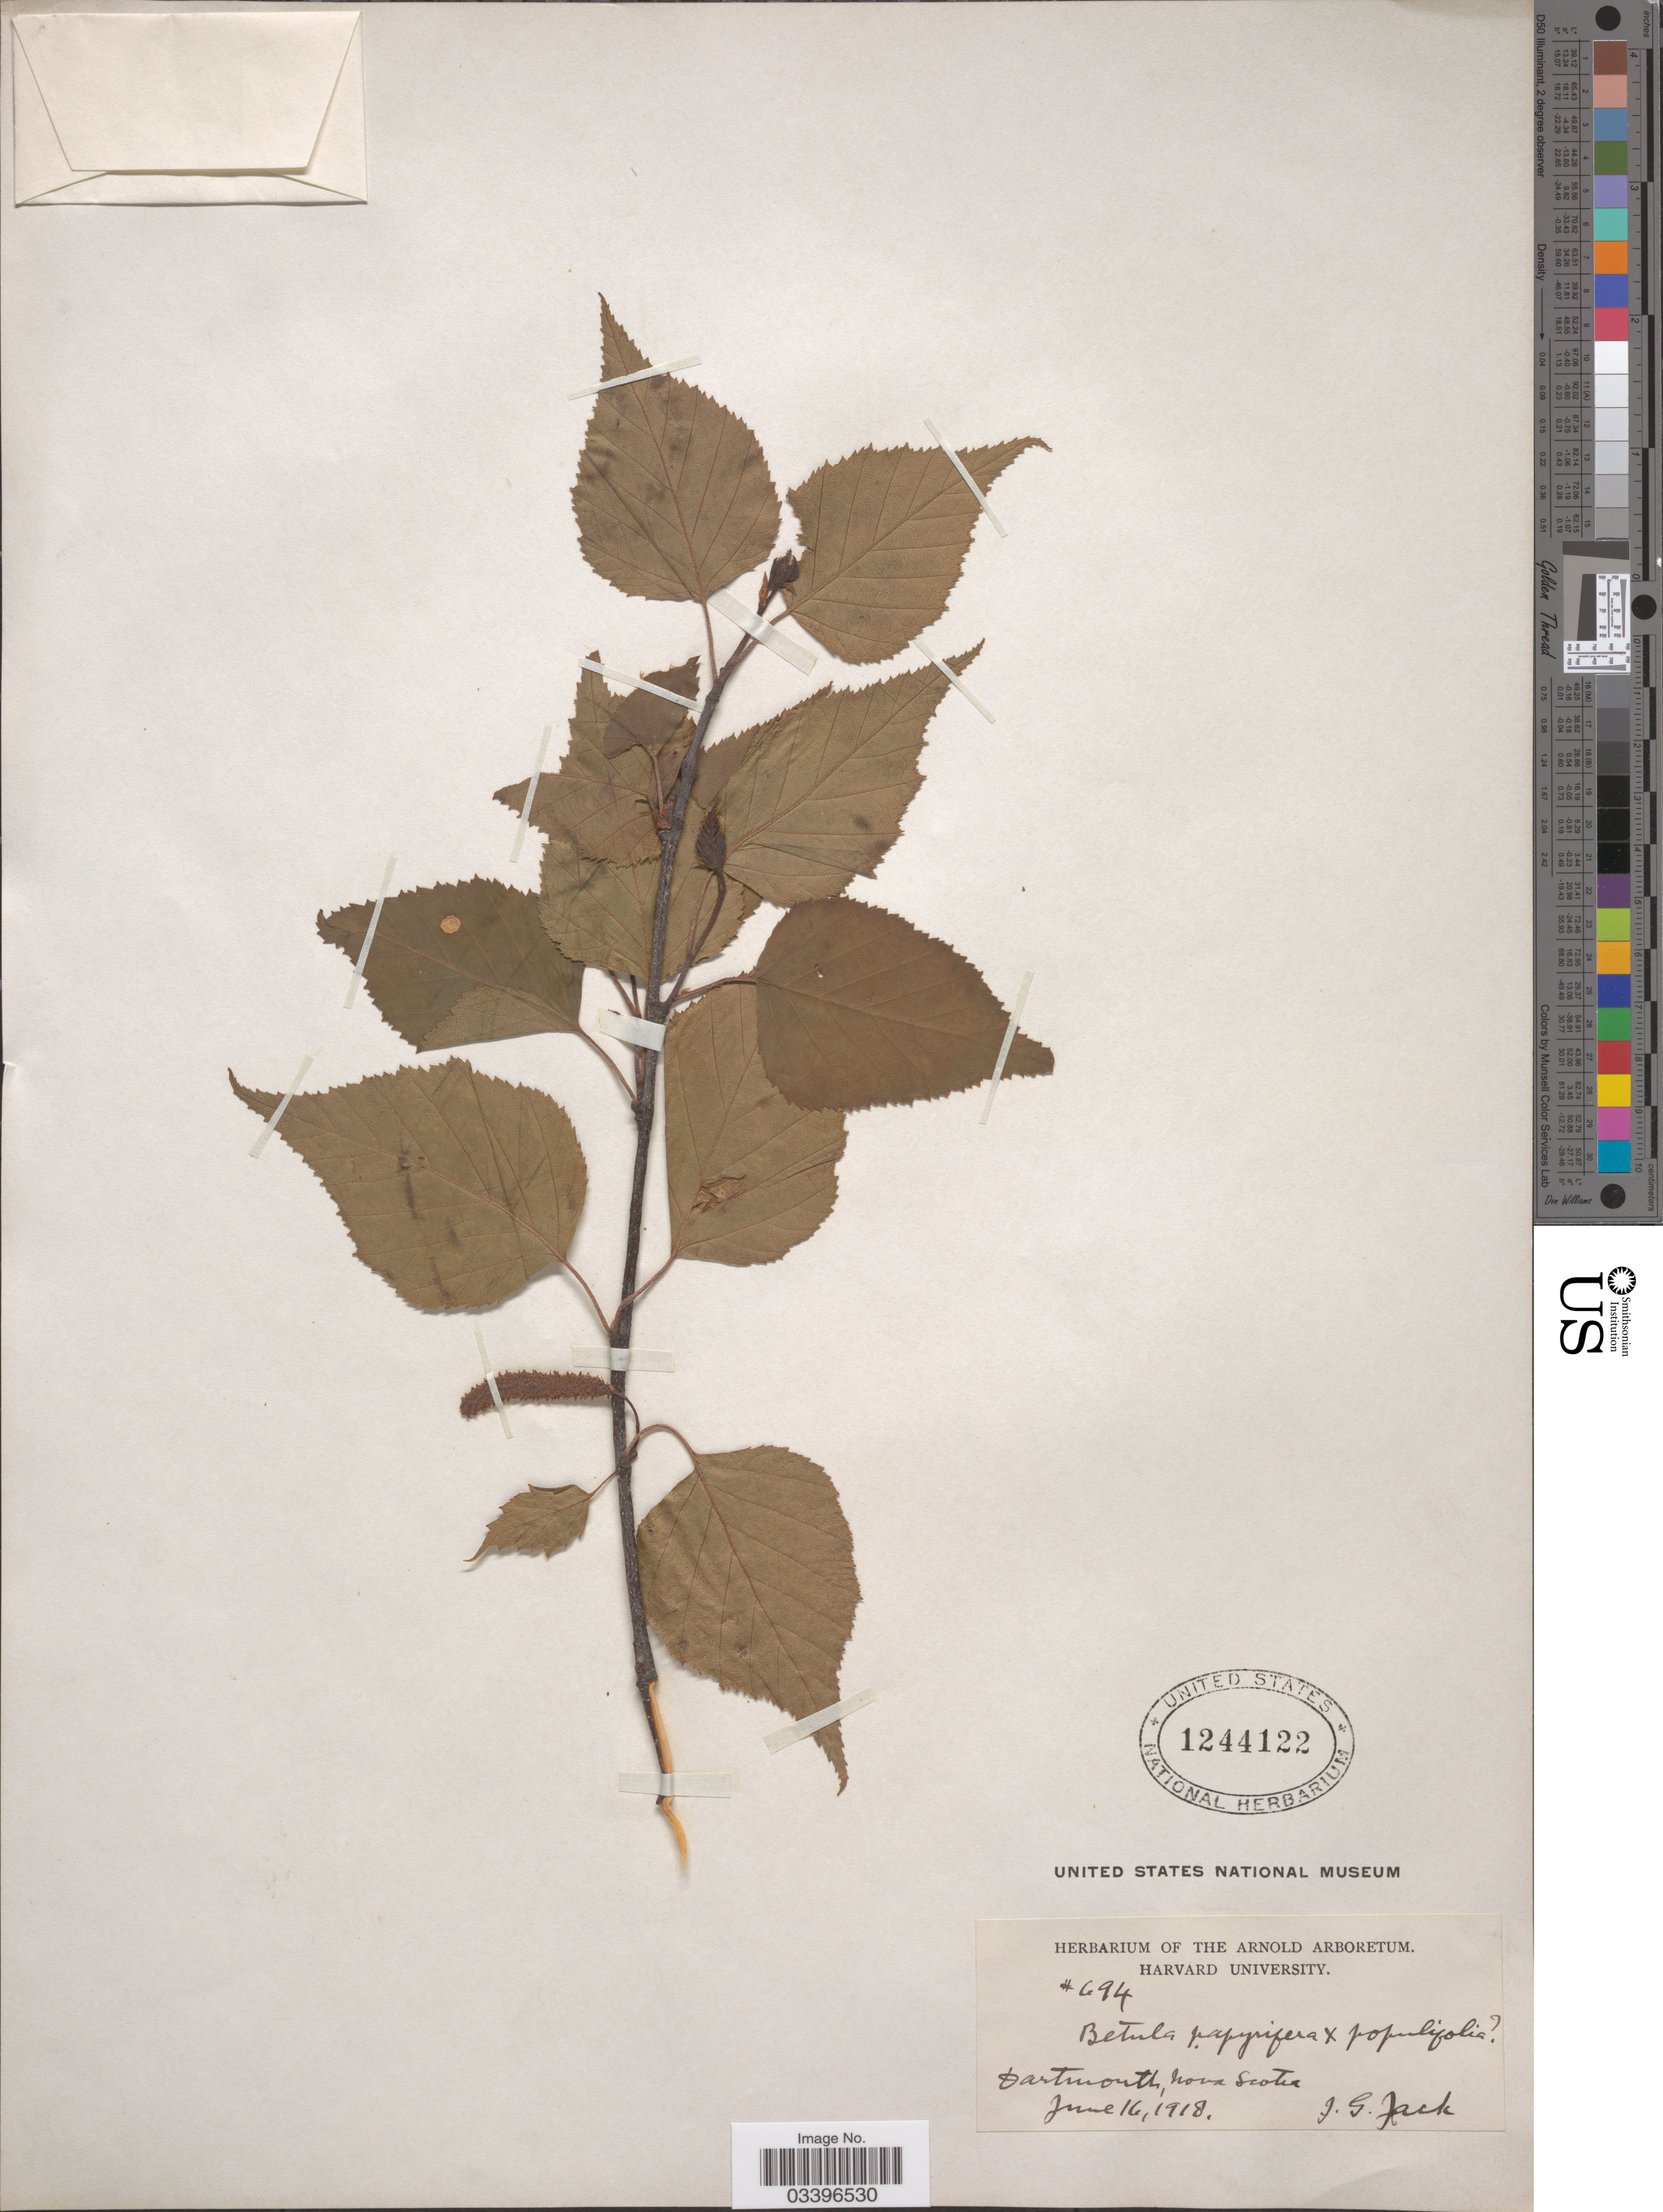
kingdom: Plantae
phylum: Tracheophyta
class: Magnoliopsida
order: Fagales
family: Betulaceae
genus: Betula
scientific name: Betula papyrifera x B. populifolia Marshall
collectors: J. G. Jack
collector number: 694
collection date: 1918-06-16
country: Canada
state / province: Nova Scotia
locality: Dartmouth.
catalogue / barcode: US 1244122